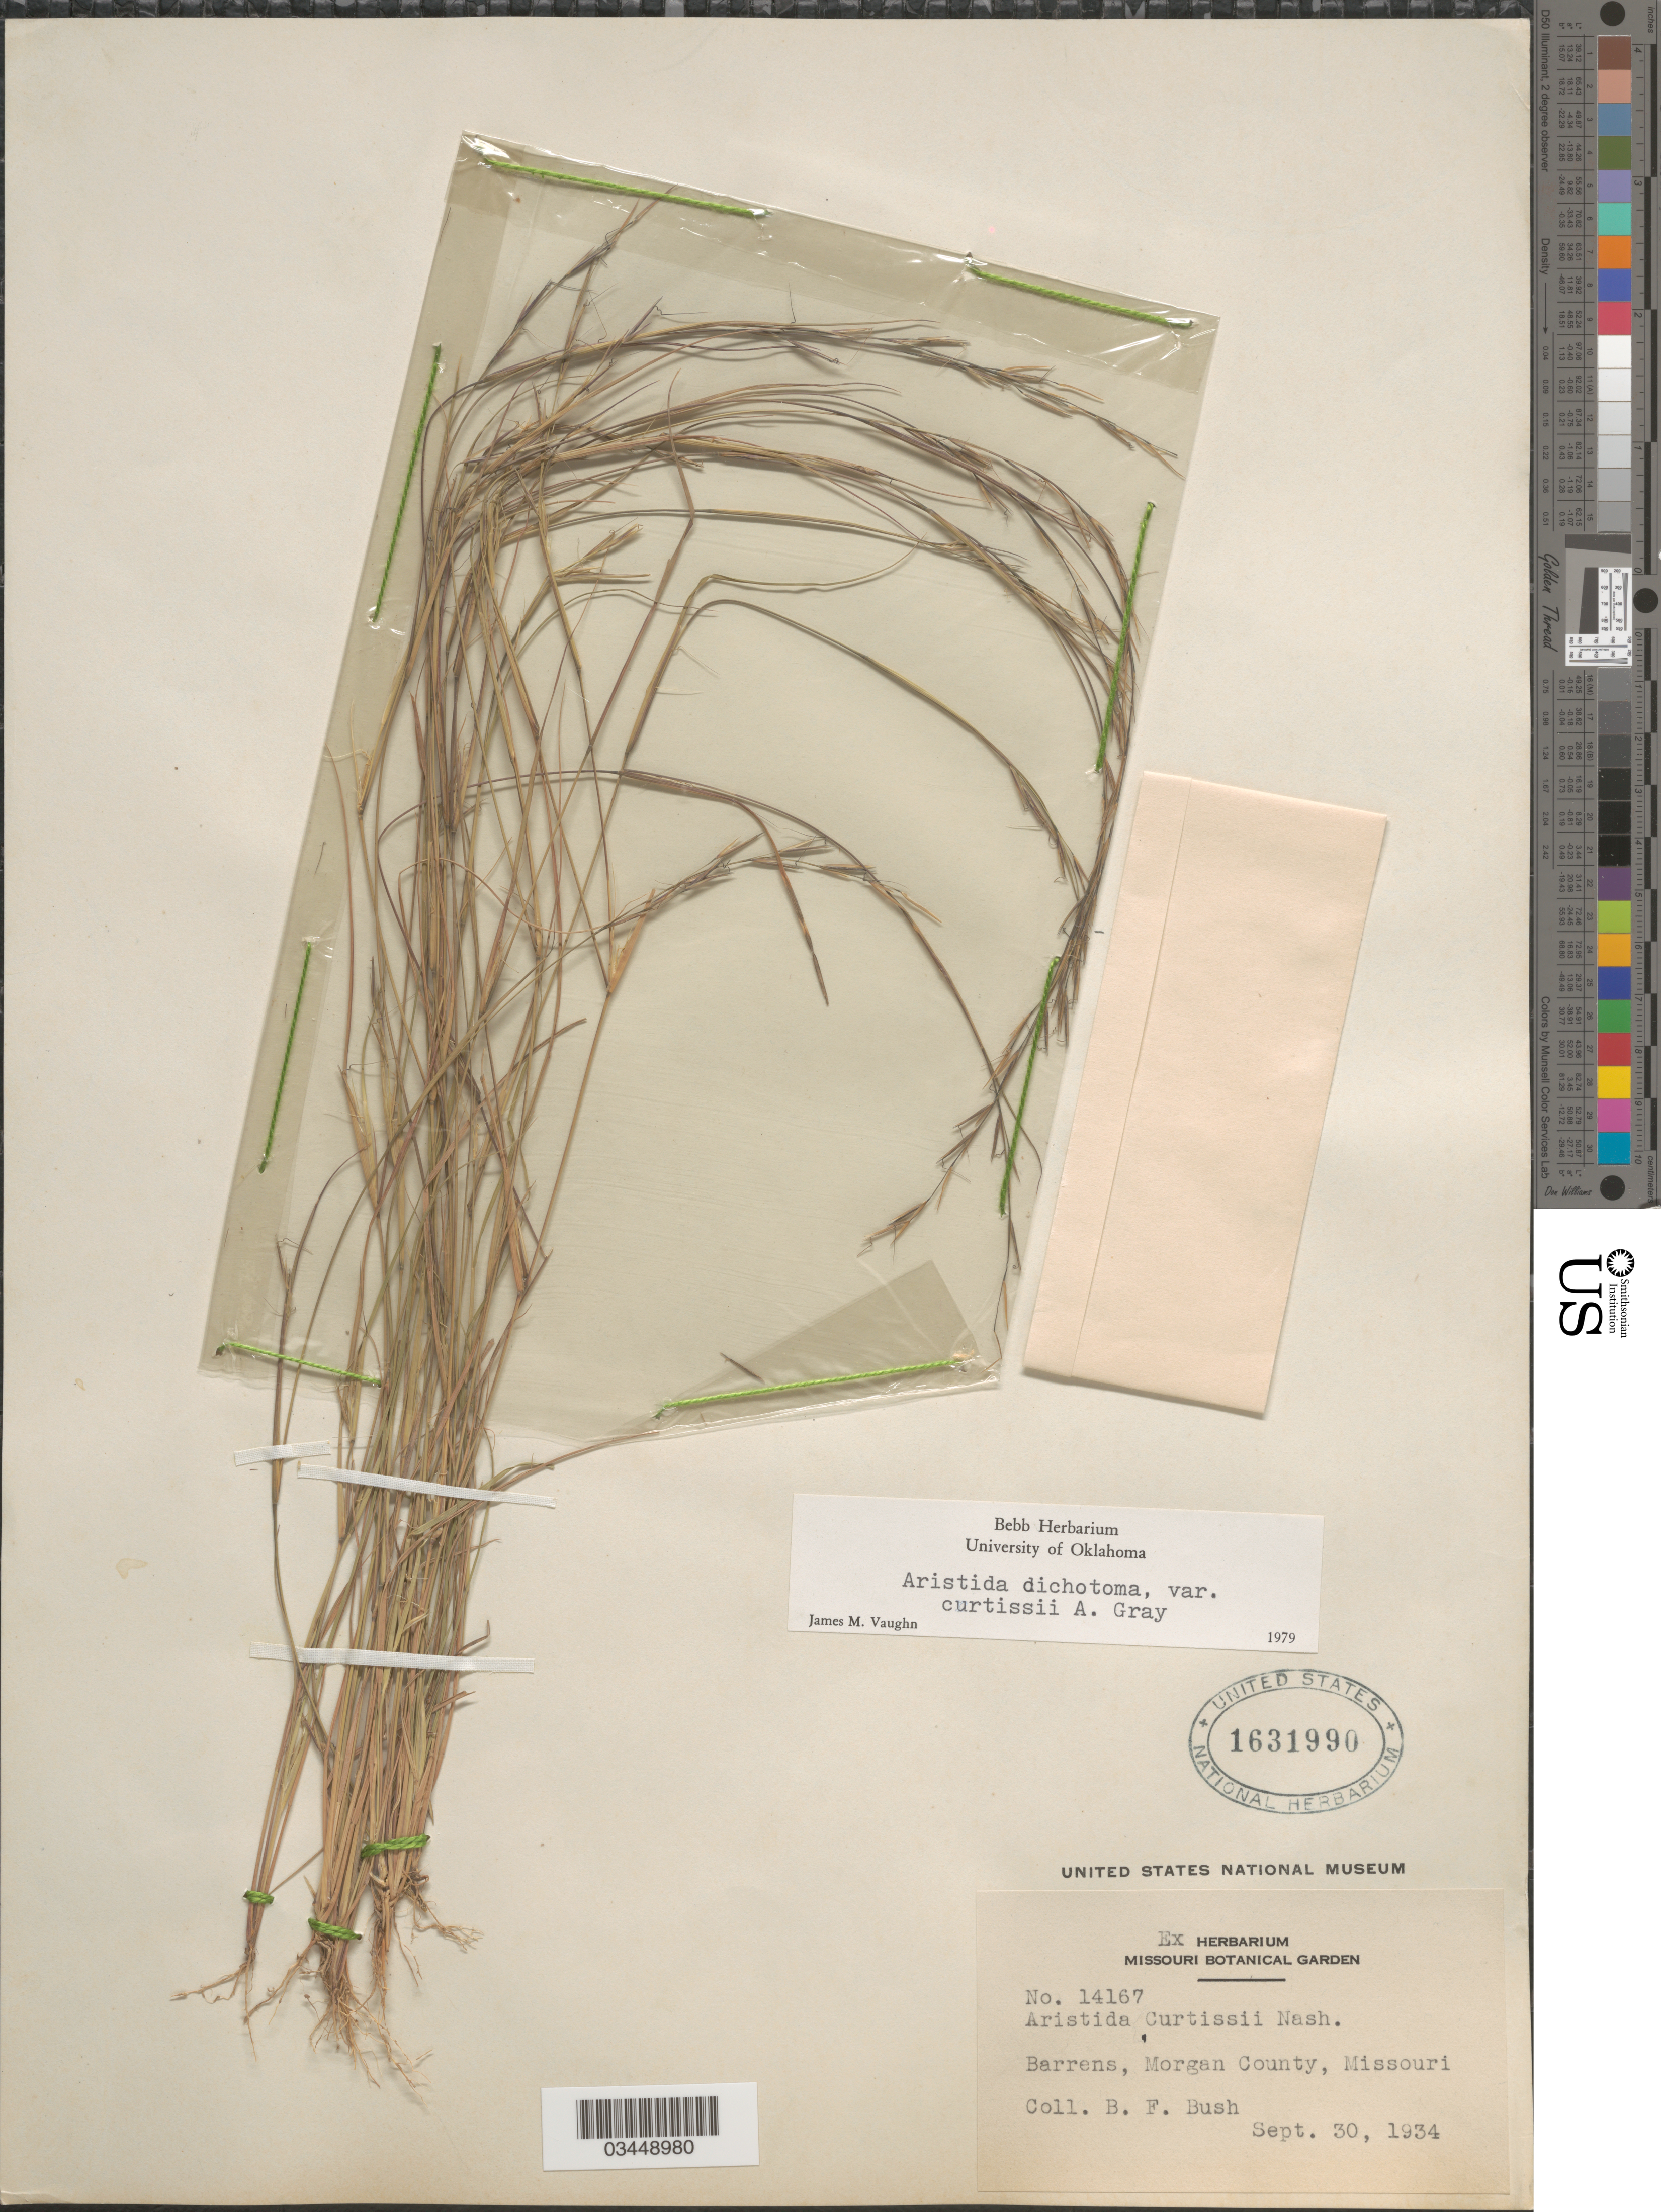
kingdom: Plantae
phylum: Tracheophyta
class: Liliopsida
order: Poales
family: Poaceae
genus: Aristida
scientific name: Aristida dichotoma var. curtisii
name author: A. Gray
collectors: B. F. Bush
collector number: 14167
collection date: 1934-09-30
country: United States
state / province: Missouri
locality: Barrens, Morgan County.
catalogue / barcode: US 1631990